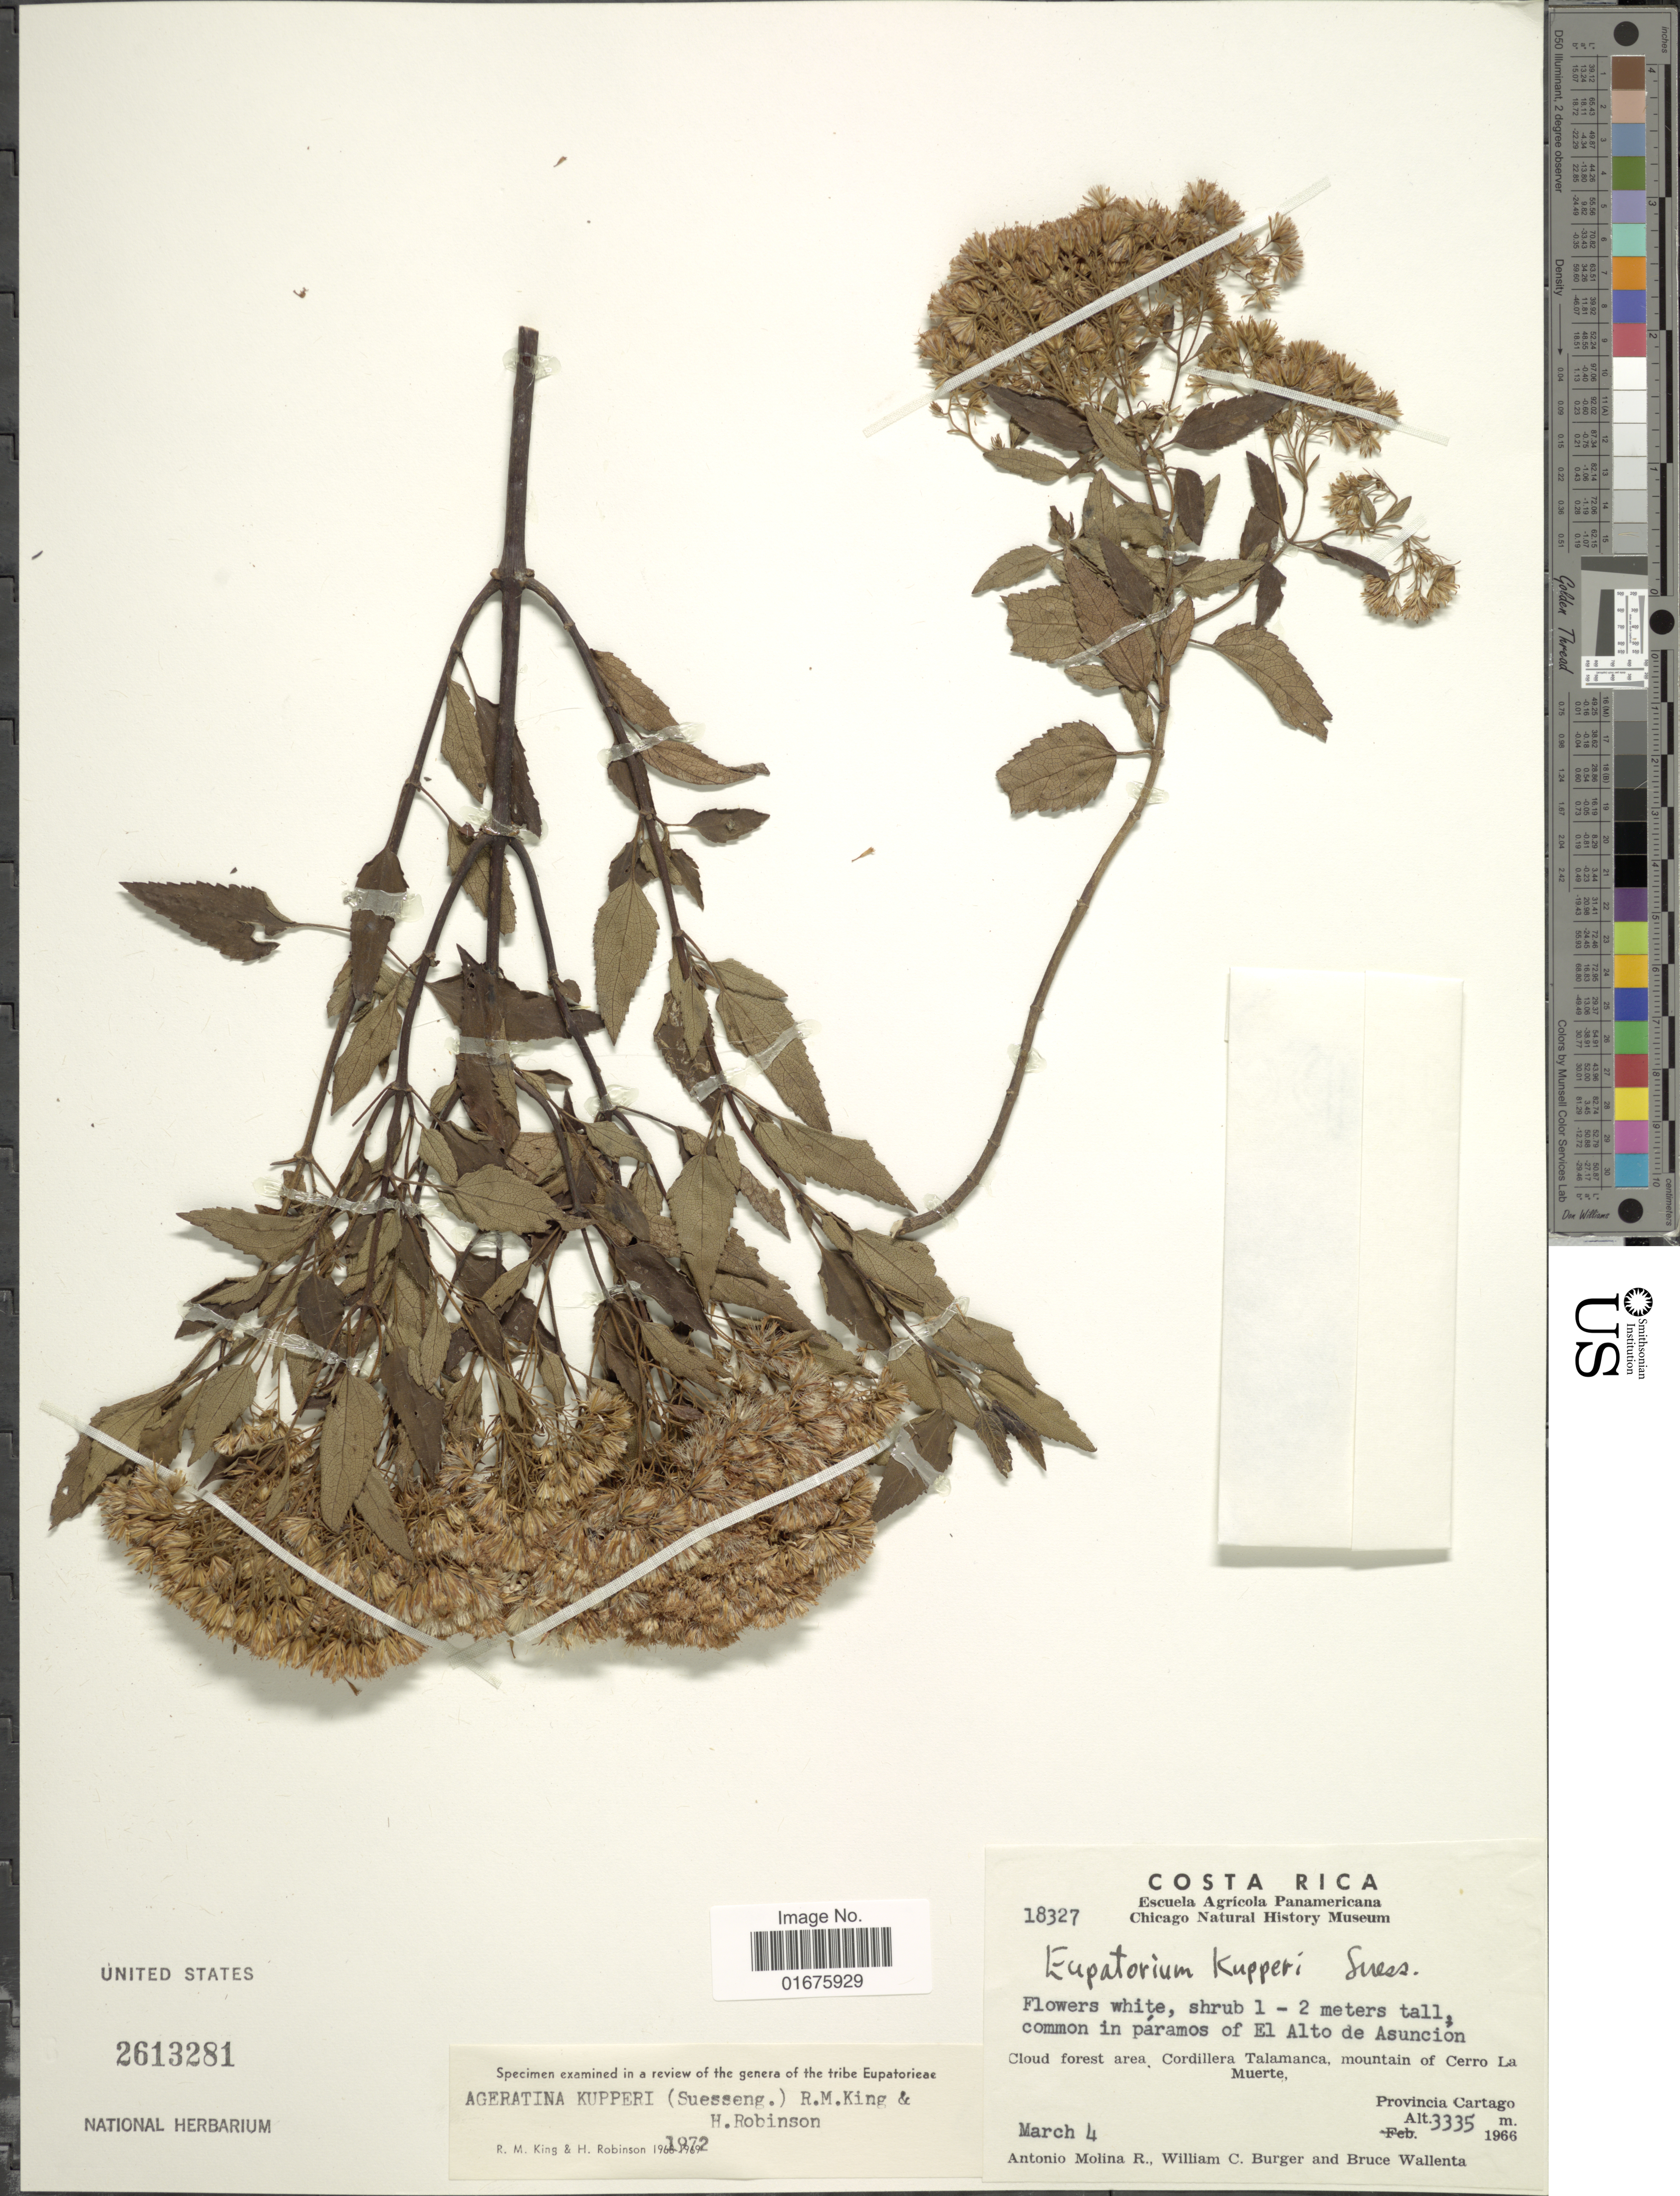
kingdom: Plantae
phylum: Tracheophyta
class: Magnoliopsida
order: Asterales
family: Asteraceae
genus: Ageratina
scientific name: Ageratina kupperi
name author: (Suess.) R.M. King & H. Rob.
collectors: A. Molina R., W. Burger & B. Wallenta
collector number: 18327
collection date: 1966-03-04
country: Costa Rica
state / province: Cartago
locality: Common in páramos of El Alto de Asunción, Cloud forest area, Cordillera Talamanca, mountains of Cerro La Muerte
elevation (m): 3335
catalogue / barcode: US 2613281